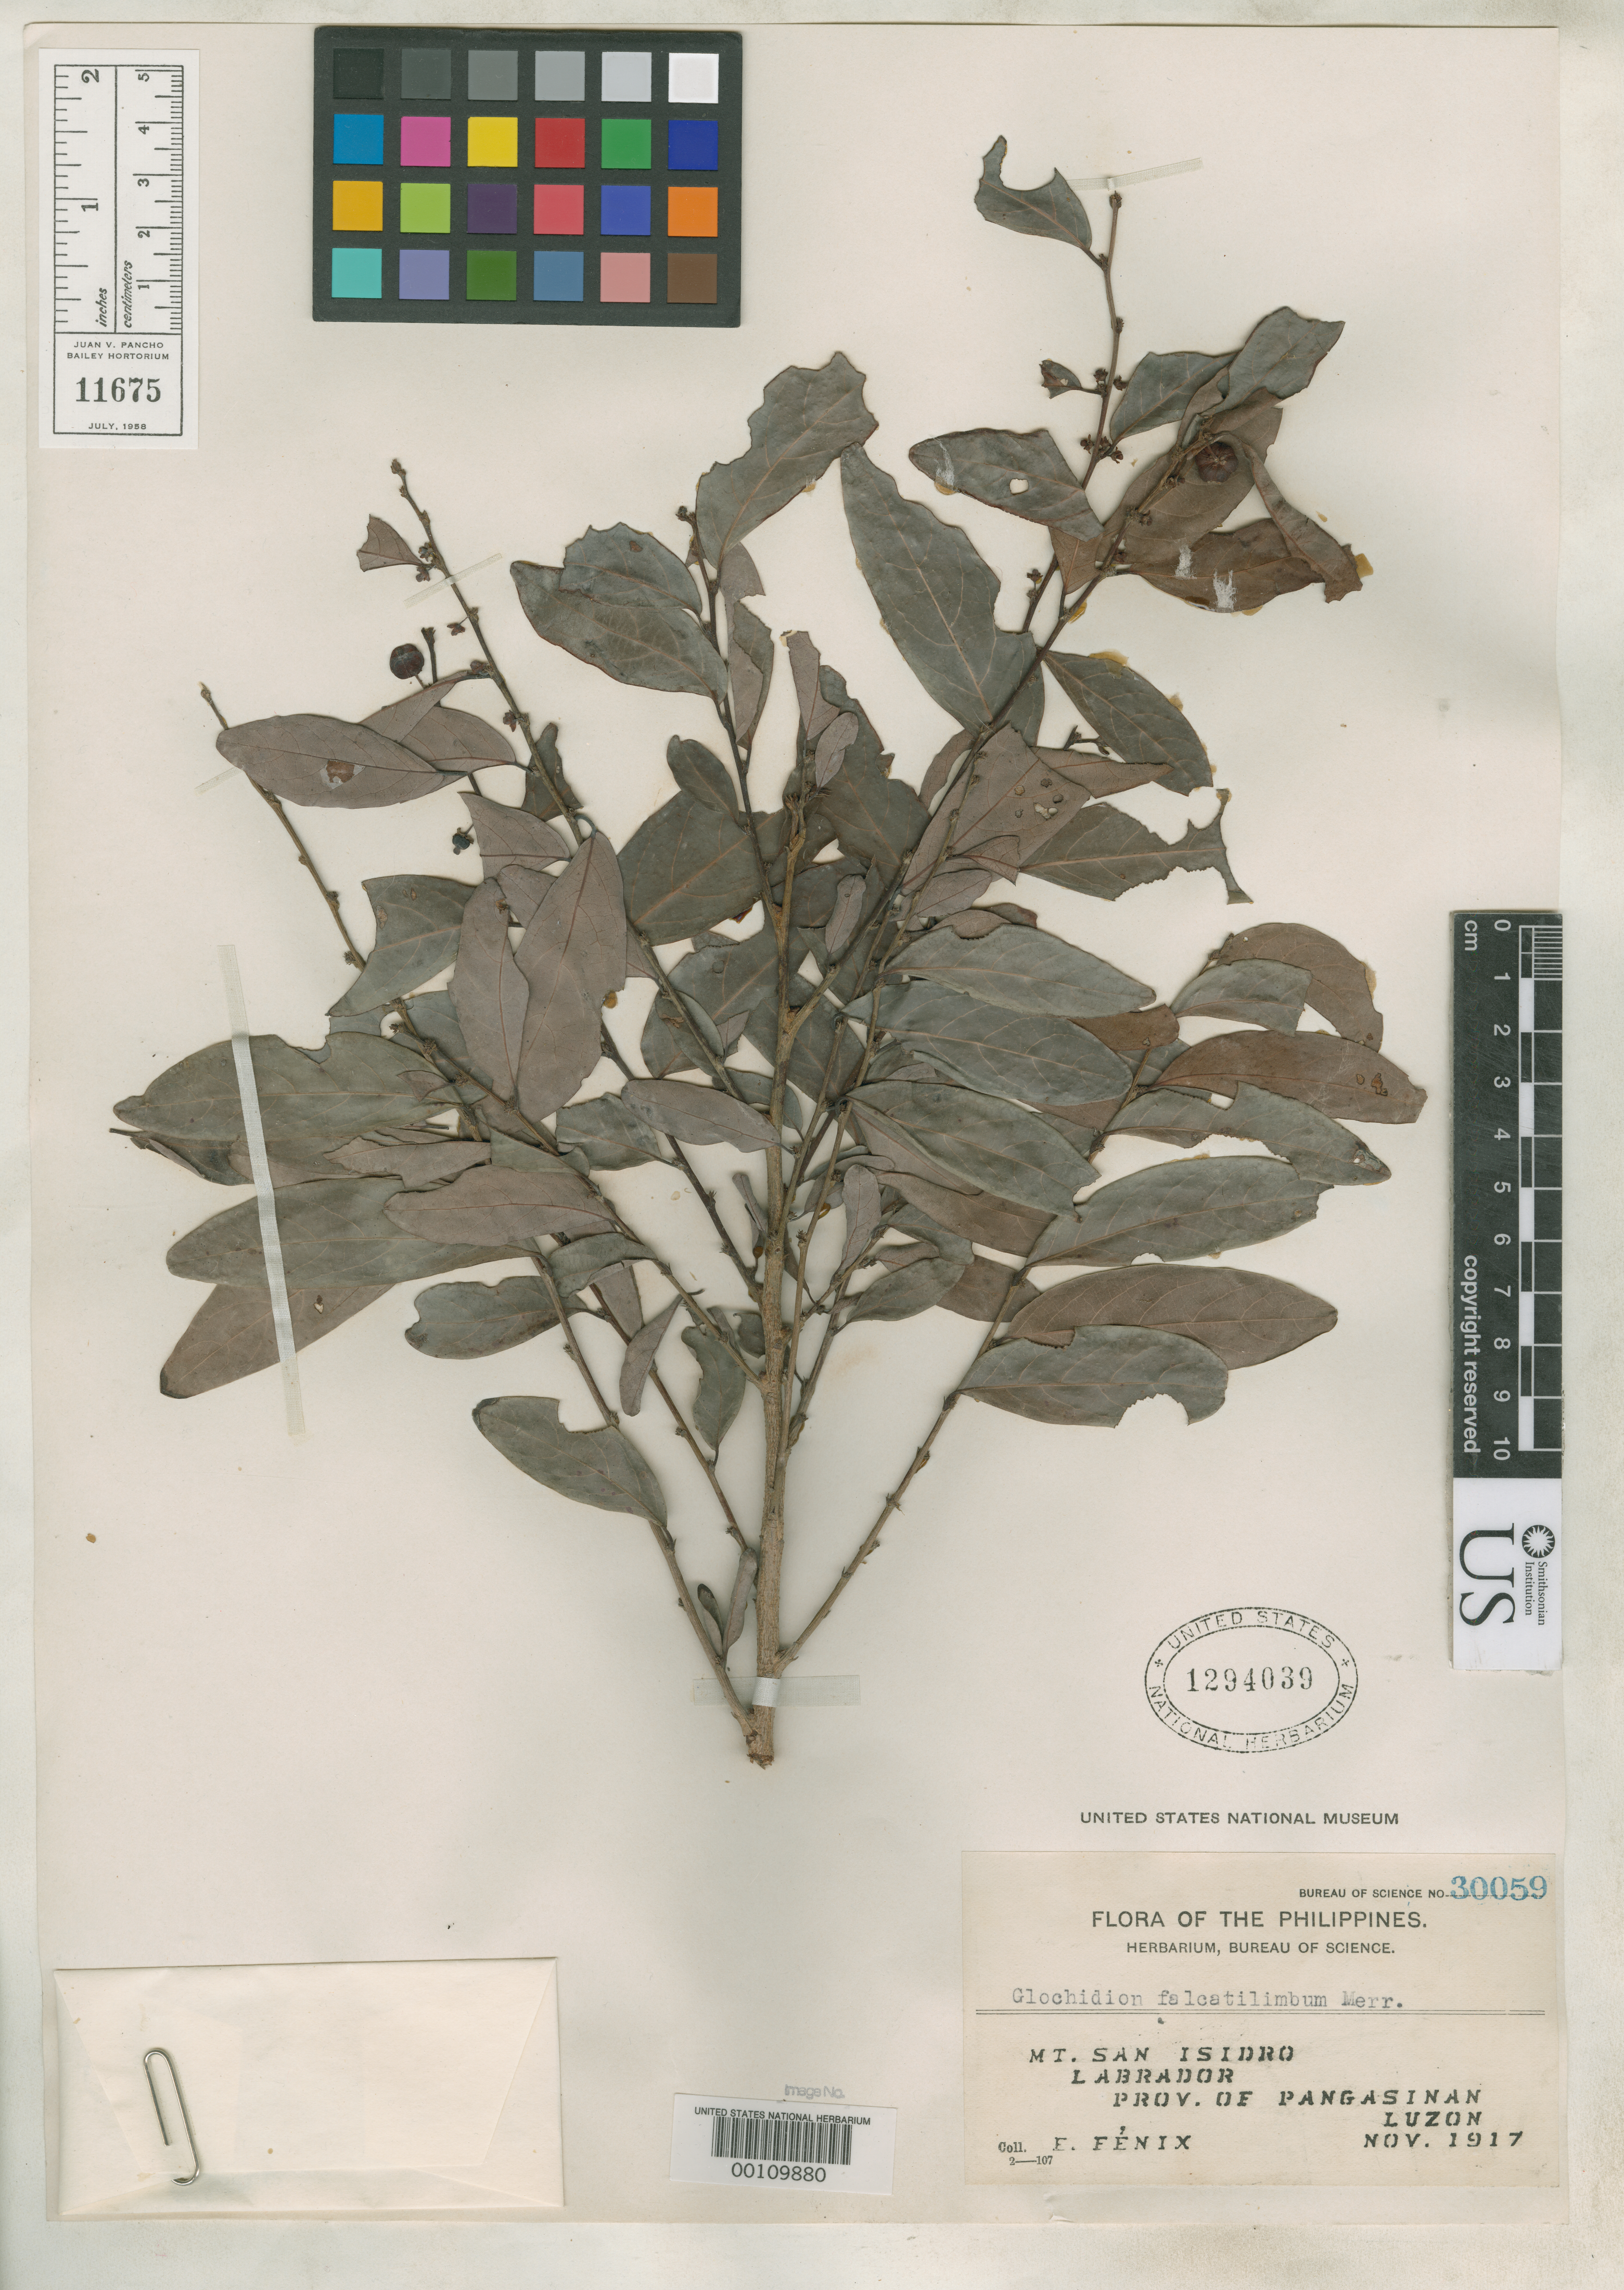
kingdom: Plantae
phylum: Tracheophyta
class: Magnoliopsida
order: Malpighiales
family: Phyllanthaceae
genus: Glochidion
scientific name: Glochidion falcatilimbum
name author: Merr.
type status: Isotype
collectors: E. Fénix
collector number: Bur. Sci. 30059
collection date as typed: Nov 1917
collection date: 1917-11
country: Philippines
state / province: Ilocos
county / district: Pangasinan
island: Luzon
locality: Mt. San Isidro.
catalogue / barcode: US 1294039